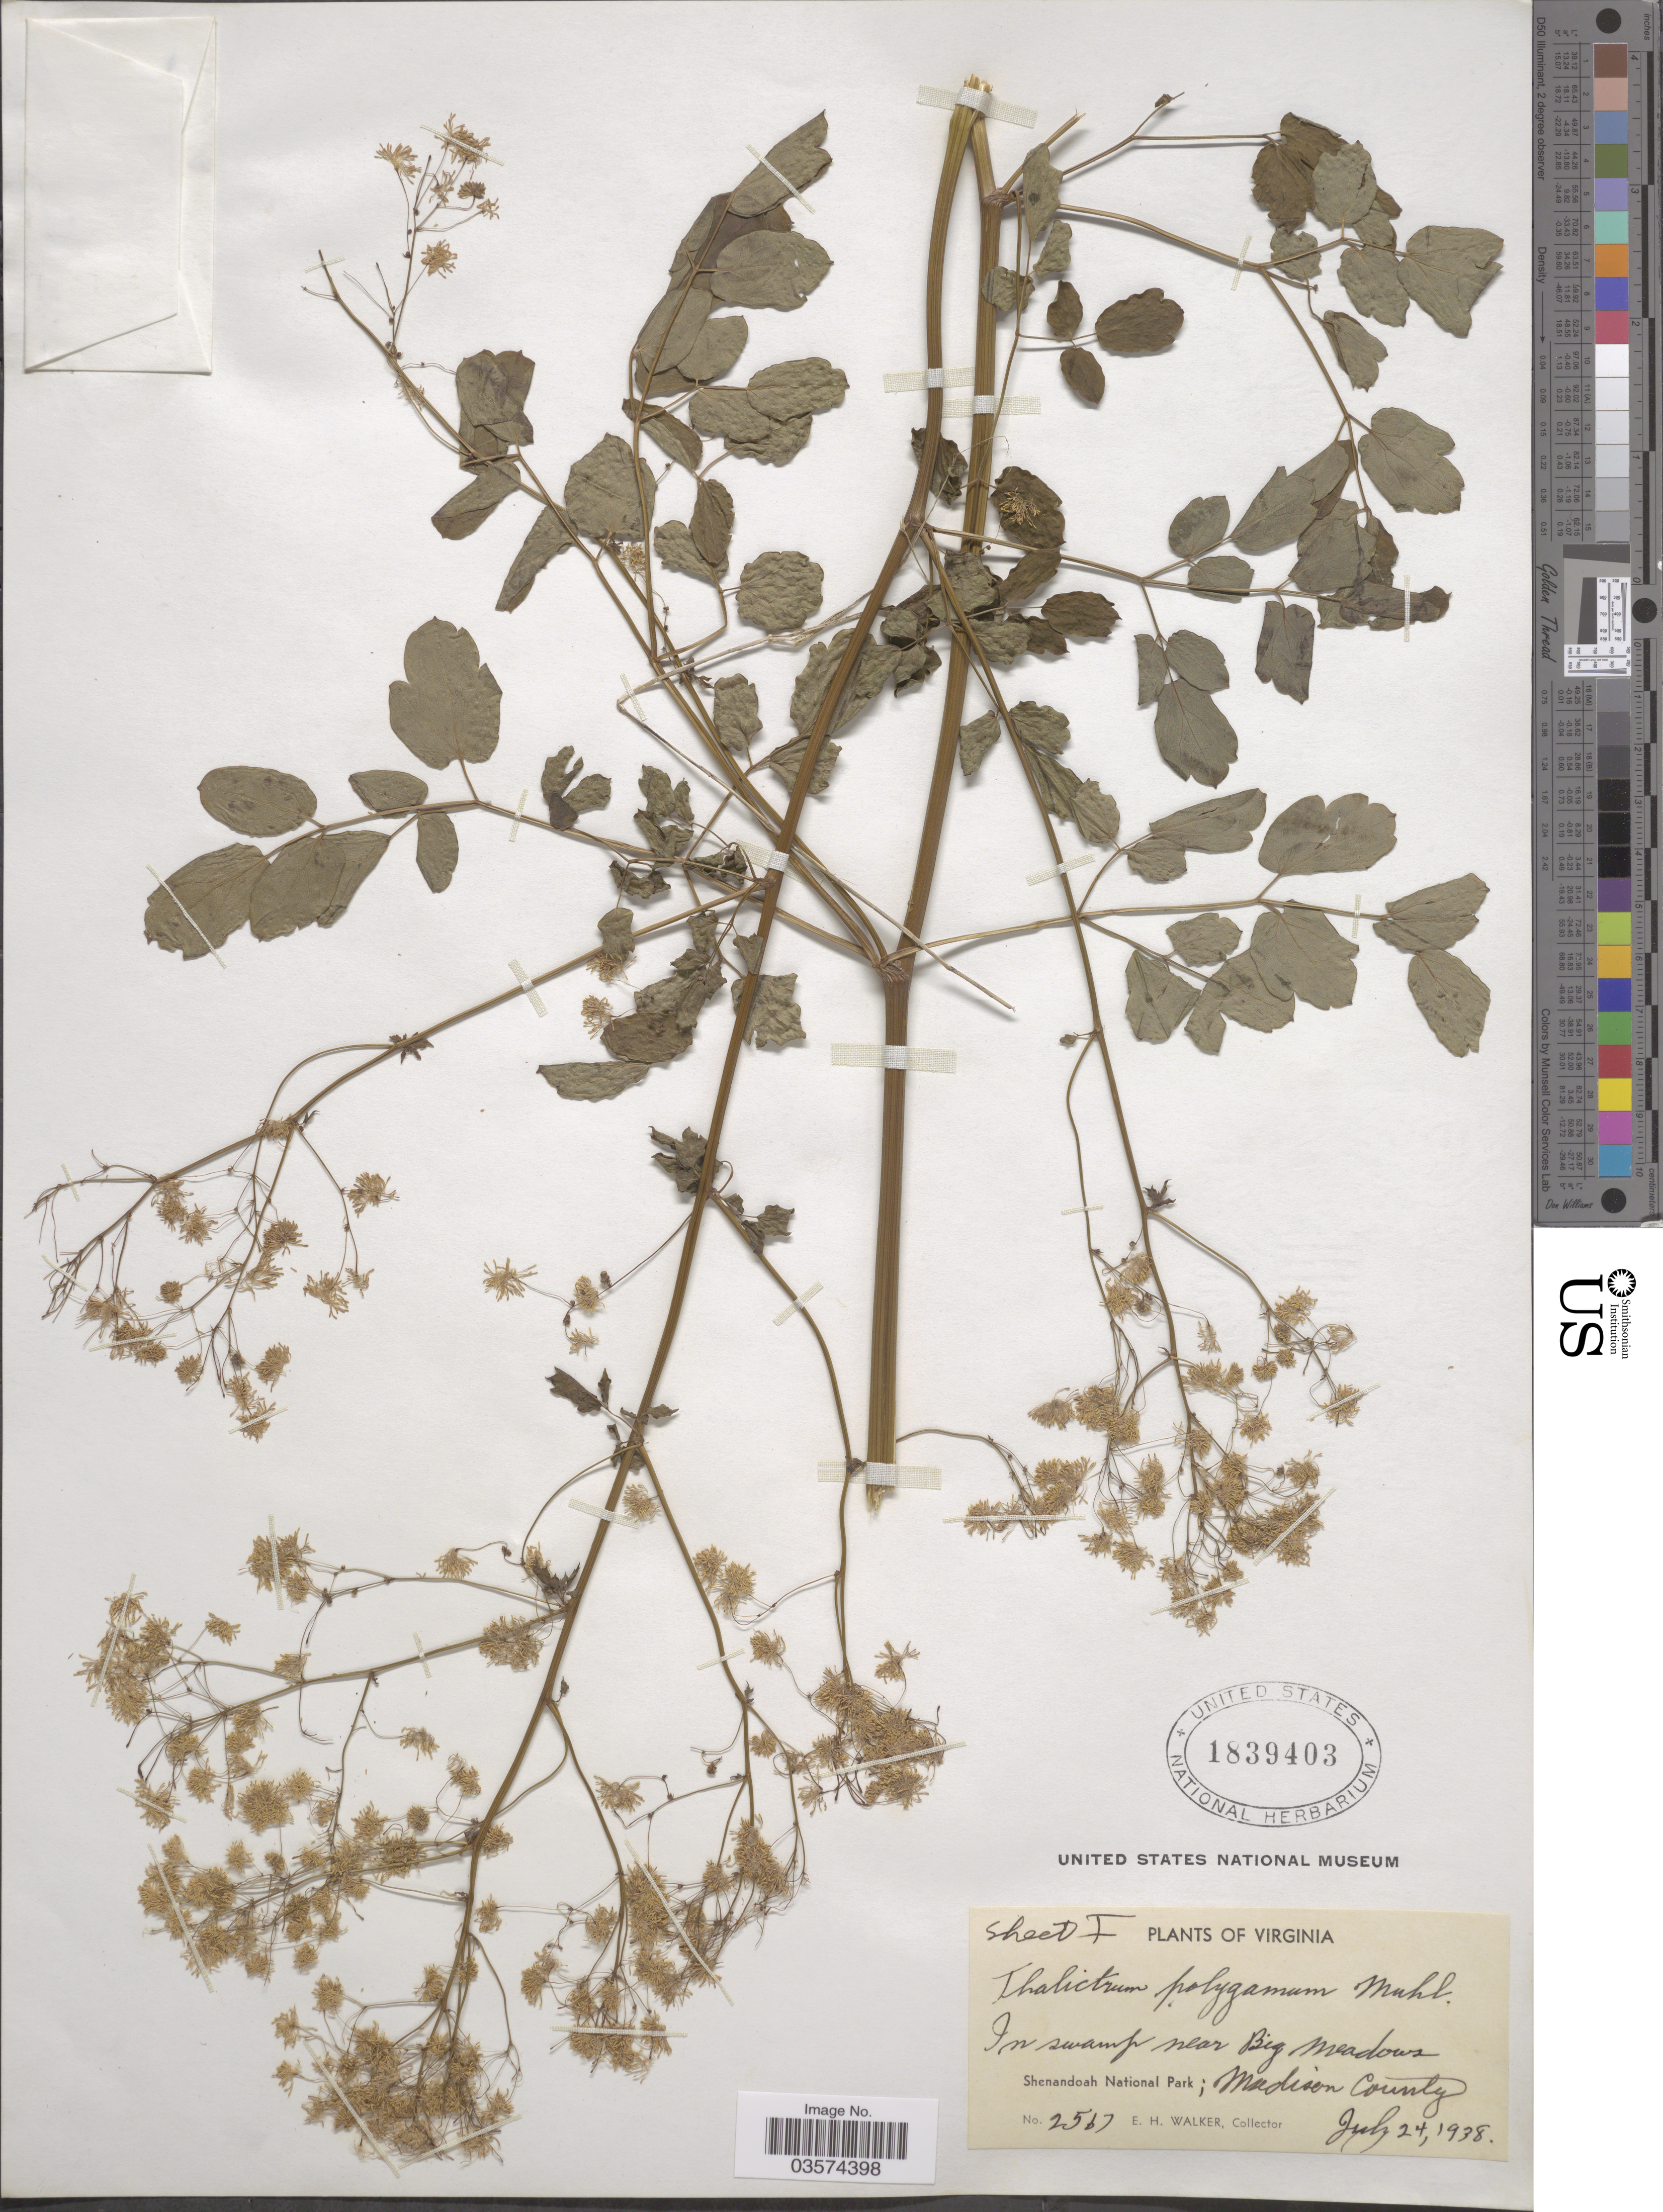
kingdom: Plantae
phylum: Tracheophyta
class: Magnoliopsida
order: Ranunculales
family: Ranunculaceae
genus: Thalictrum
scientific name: Thalictrum pubescens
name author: Pursh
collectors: E. H. Walker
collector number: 2567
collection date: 1938-07-24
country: United States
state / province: Virginia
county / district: Madison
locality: In swamp near Big Meadows. Shenandoah National Park; Madison County.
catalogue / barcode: US 1839403